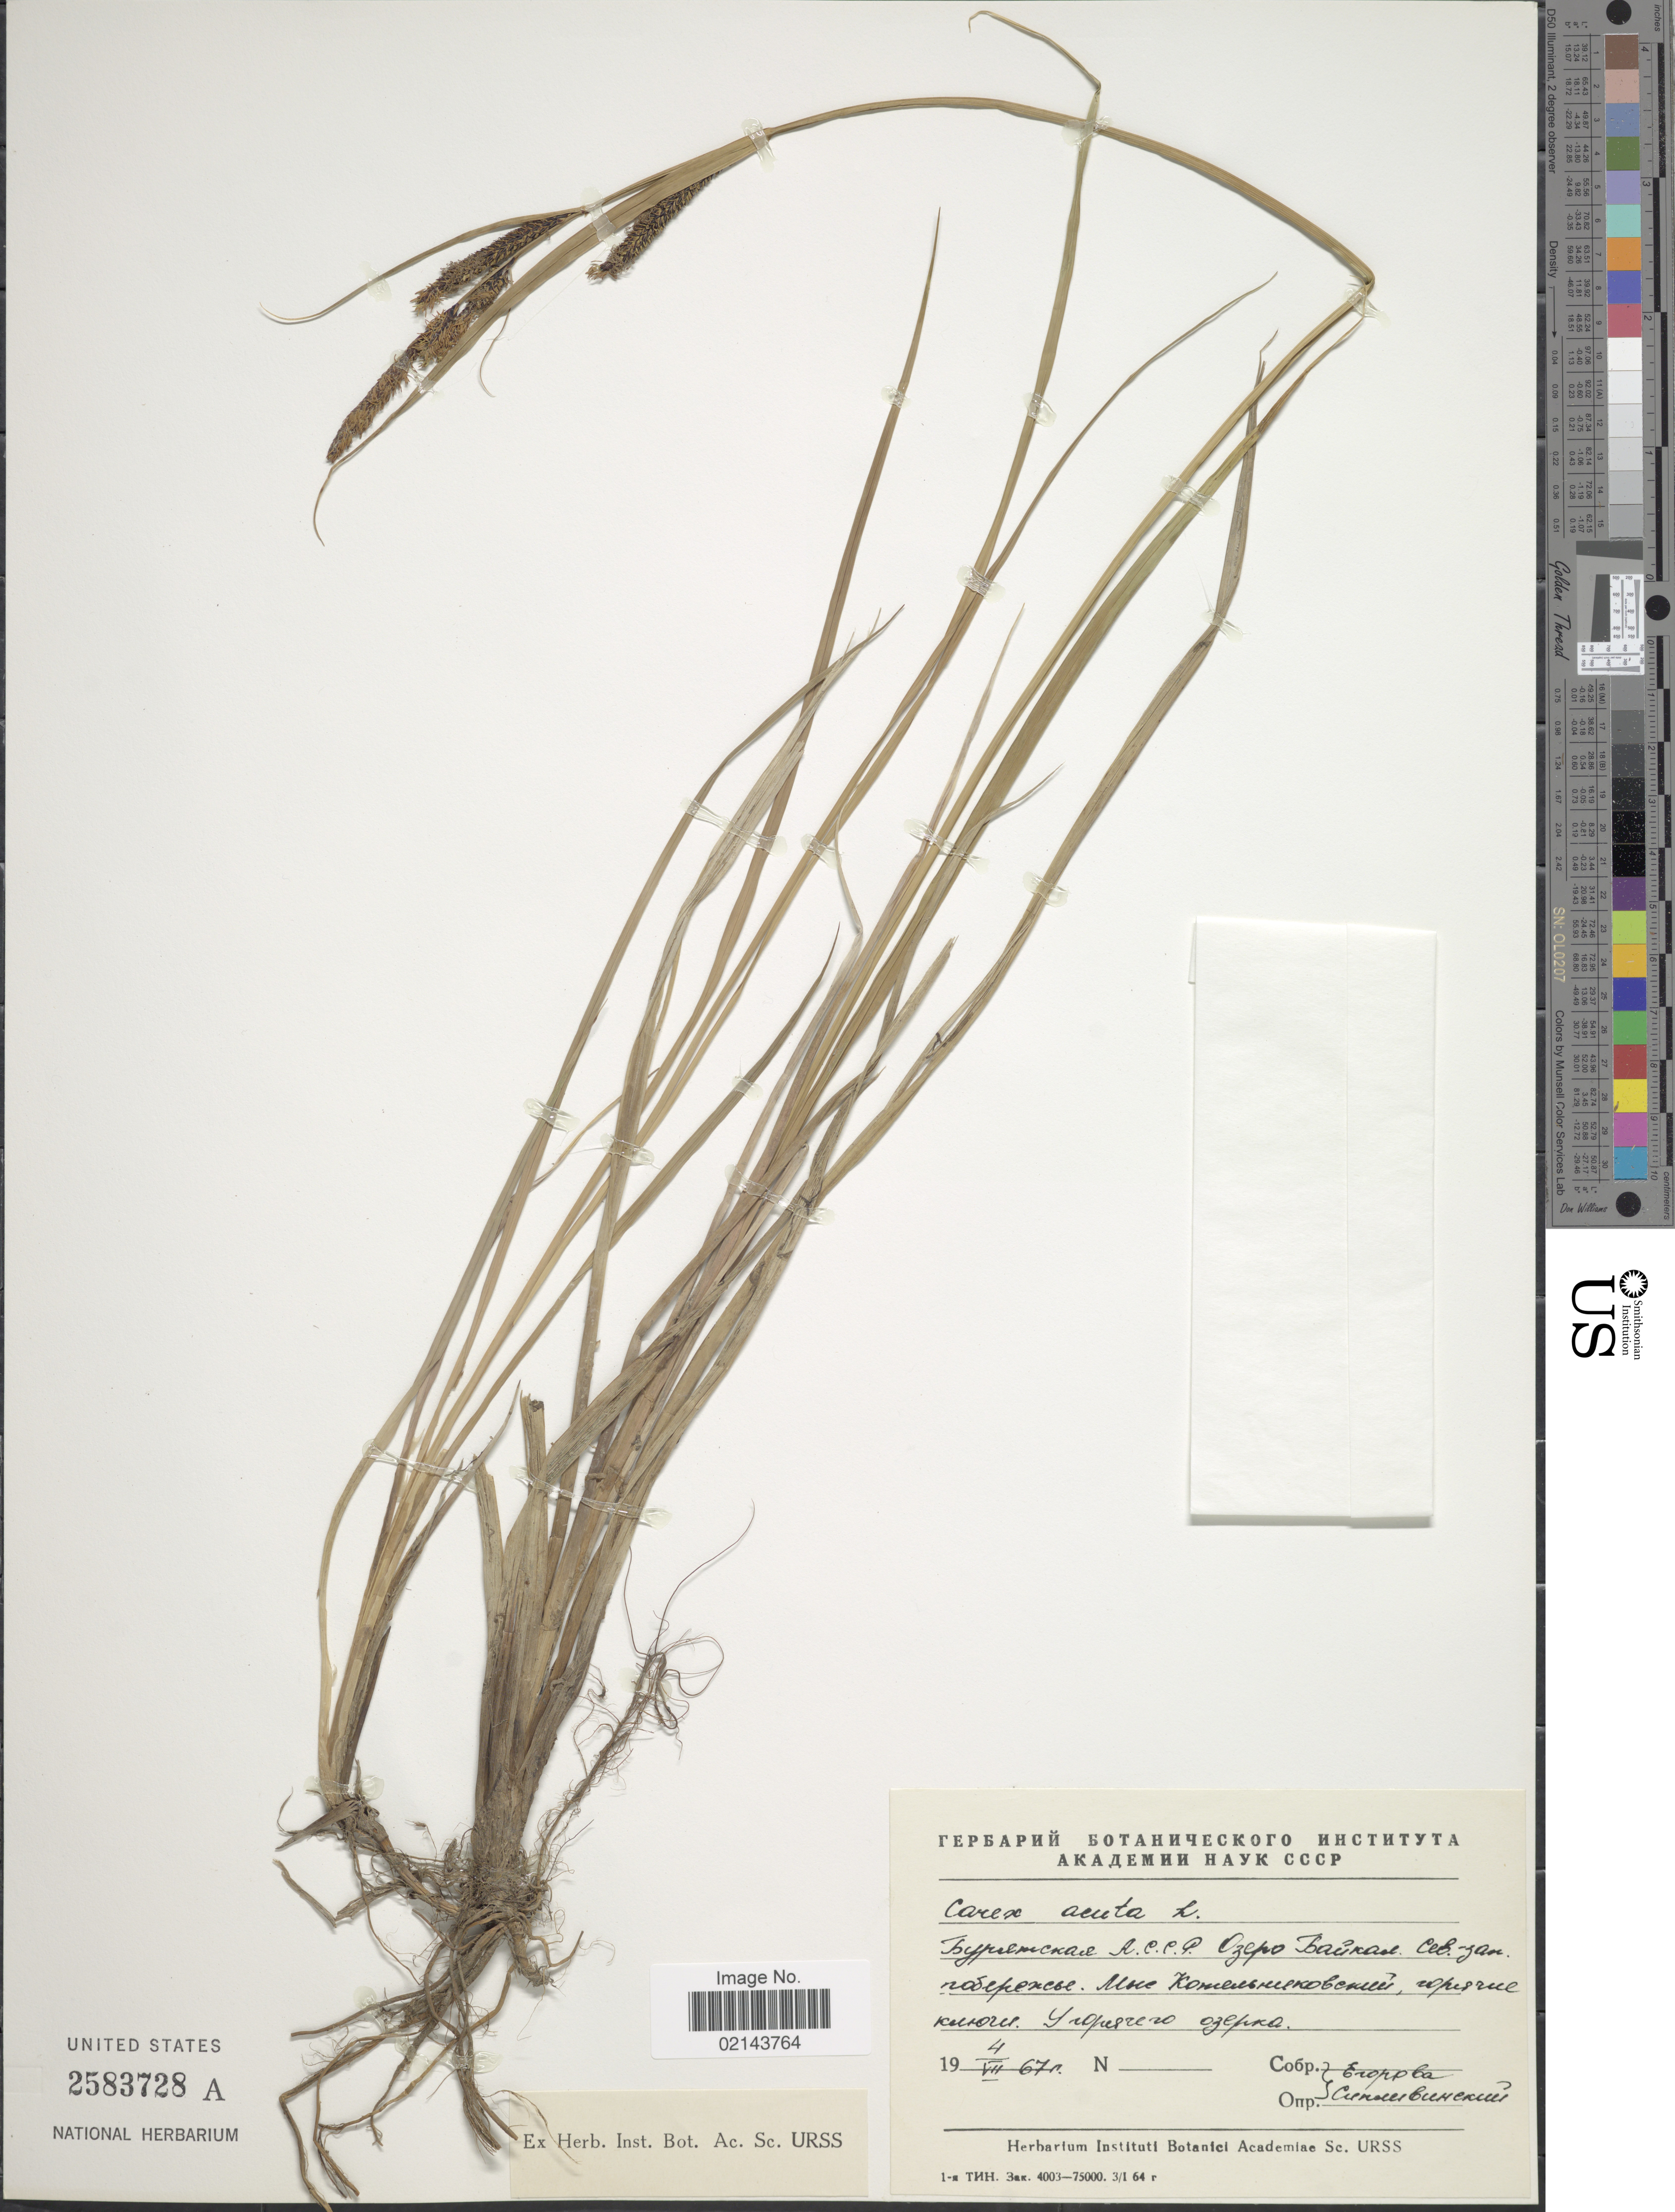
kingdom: Plantae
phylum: Tracheophyta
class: Liliopsida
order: Poales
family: Cyperaceae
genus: Carex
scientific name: Carex acuta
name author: L.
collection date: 1967-07-04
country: U.S.S.R.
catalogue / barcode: US 2583728A